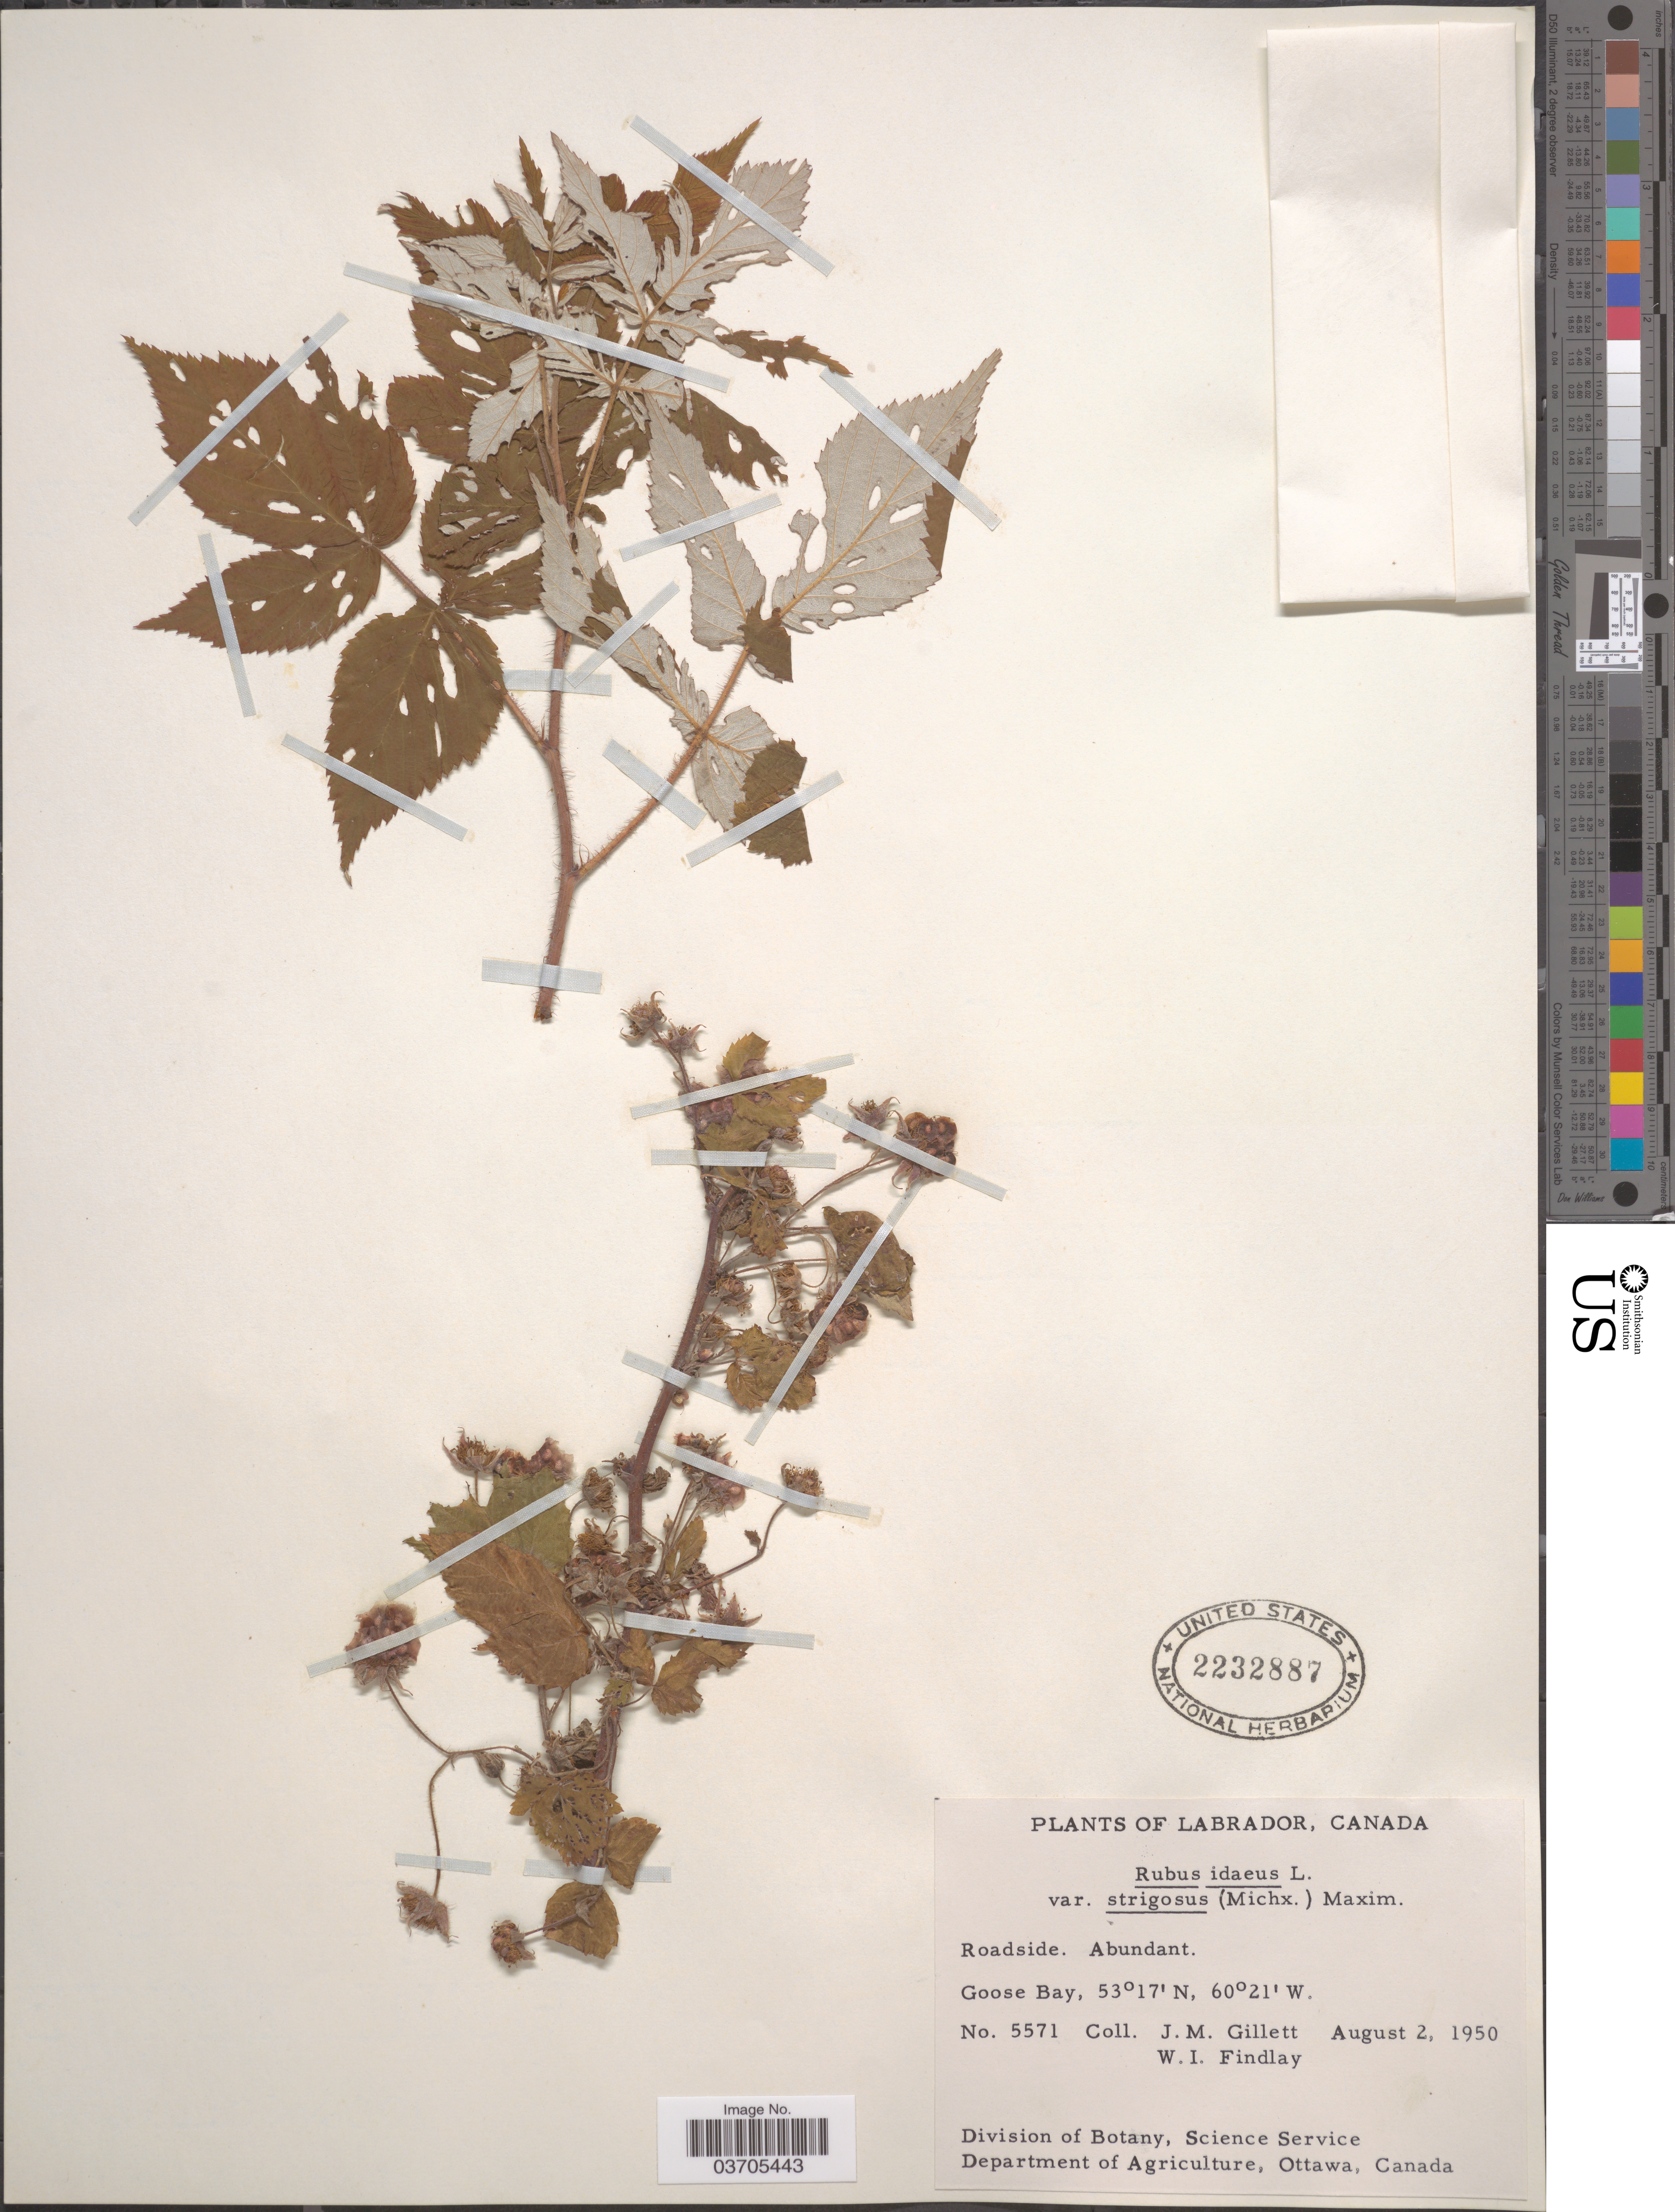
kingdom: Plantae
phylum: Tracheophyta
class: Magnoliopsida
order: Rosales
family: Rosaceae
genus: Rubus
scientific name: Rubus idaeus var. strigosus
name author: (Michx.) Maxim.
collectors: J. M. Gillett & W. Findlay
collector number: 5571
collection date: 1950-08-02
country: Canada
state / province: Newfoundland and Labrador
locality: Labrador. Goose Bay.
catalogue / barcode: US 2232887